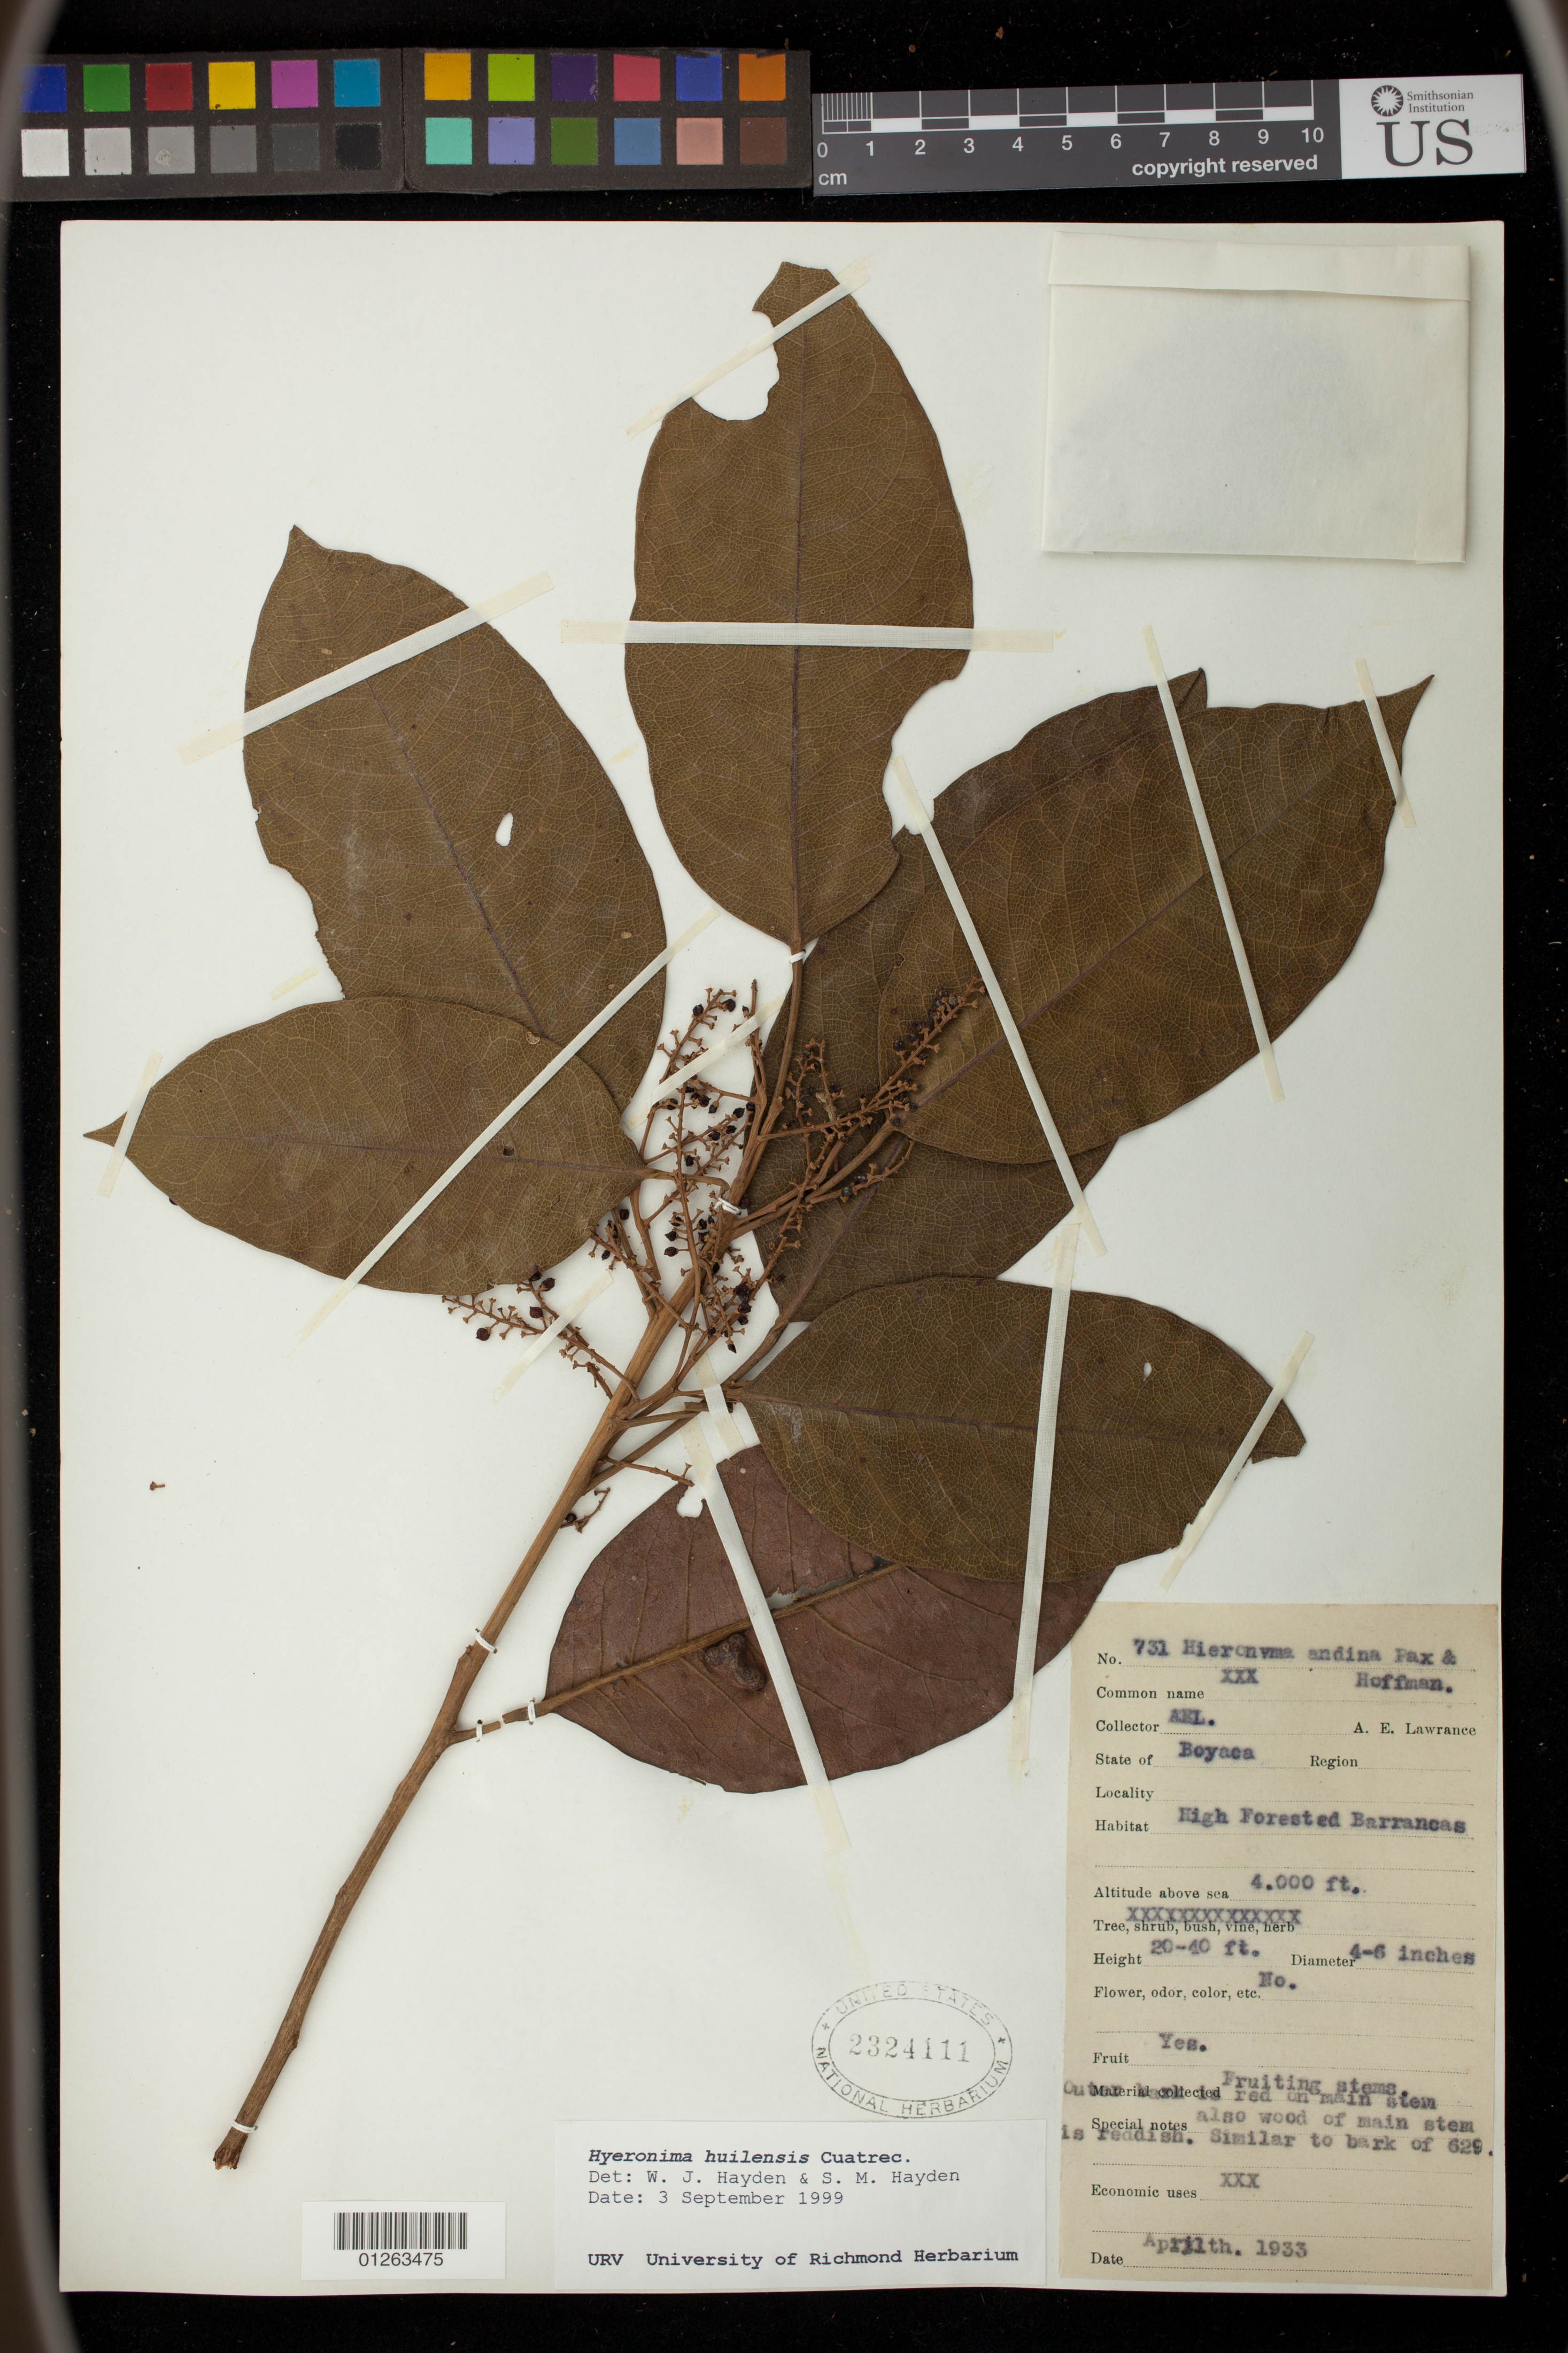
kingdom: Plantae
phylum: Tracheophyta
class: Magnoliopsida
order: Malpighiales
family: Phyllanthaceae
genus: Hieronyma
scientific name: Hieronyma huilensis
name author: Cuatrec.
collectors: A. Lawrance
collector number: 731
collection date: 1933-04-11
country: Colombia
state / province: Boyacá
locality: Barrancas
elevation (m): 1219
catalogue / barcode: US 2324111